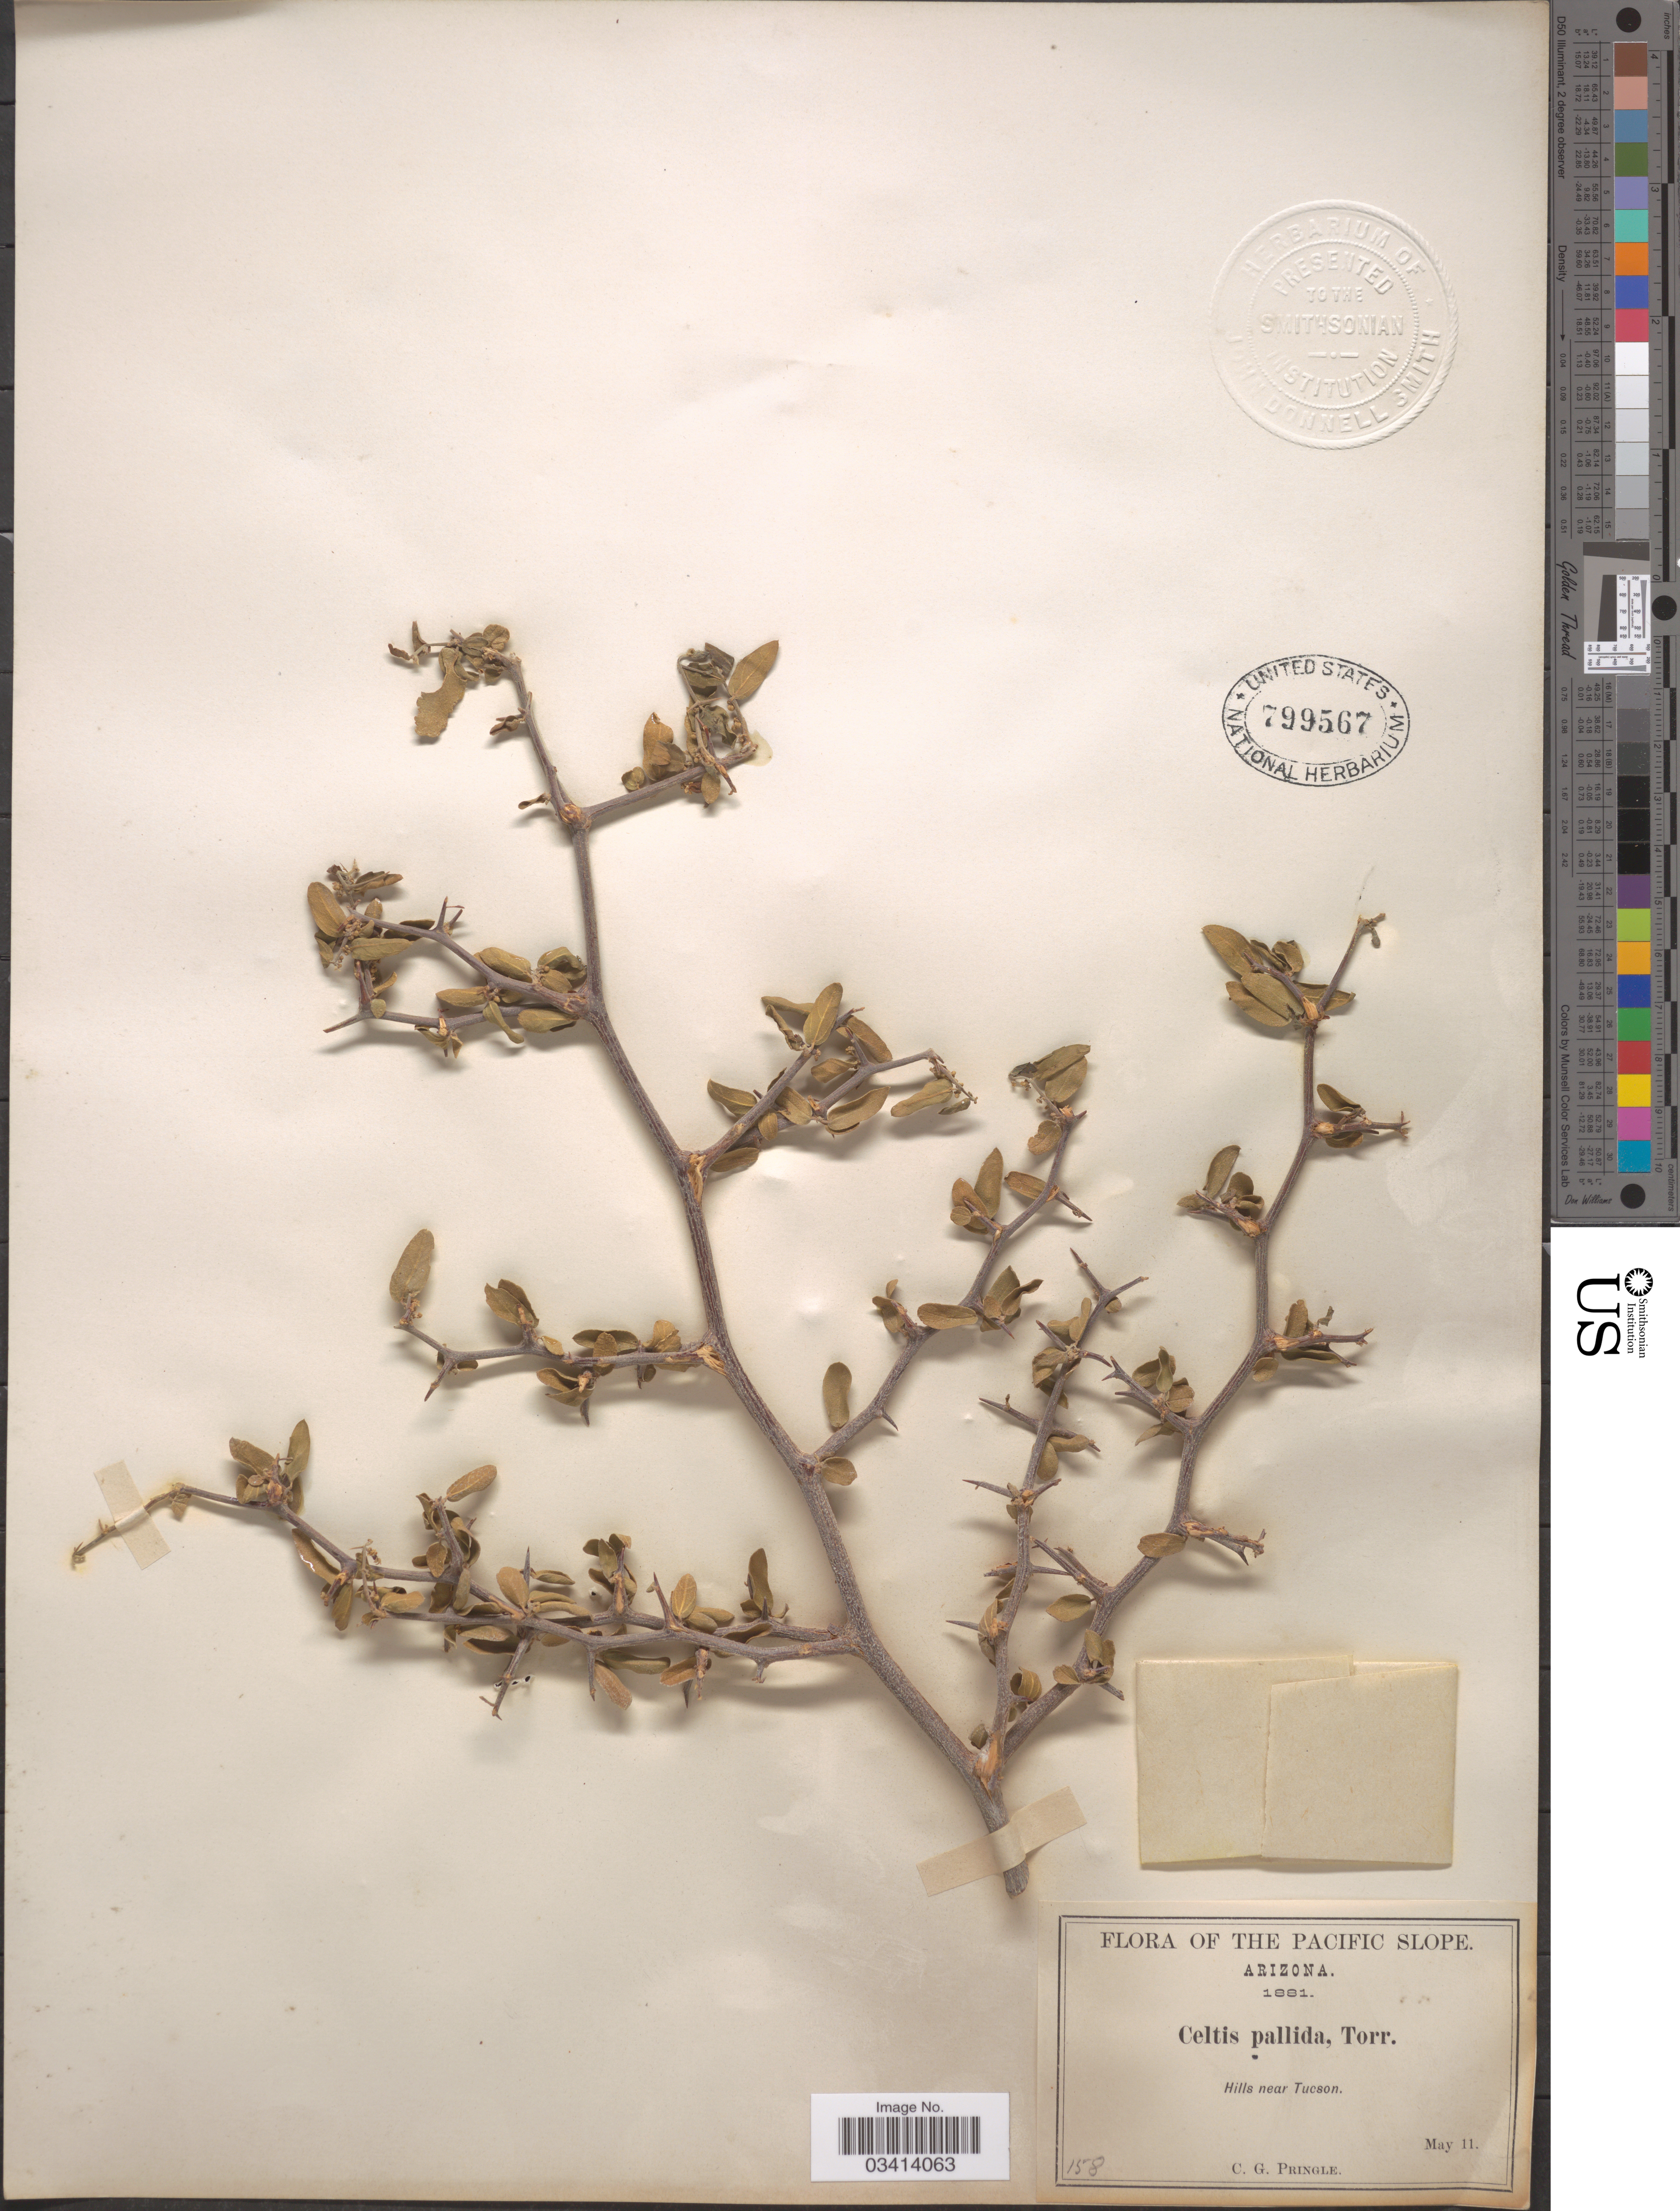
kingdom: Plantae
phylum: Tracheophyta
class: Magnoliopsida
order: Rosales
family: Cannabaceae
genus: Celtis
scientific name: Celtis pallida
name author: Torr. in Emory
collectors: C. G. Pringle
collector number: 158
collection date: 1881-05-11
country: United States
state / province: Arizona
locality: The Pacific Slope. Hills near Tucson.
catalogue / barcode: US 799567